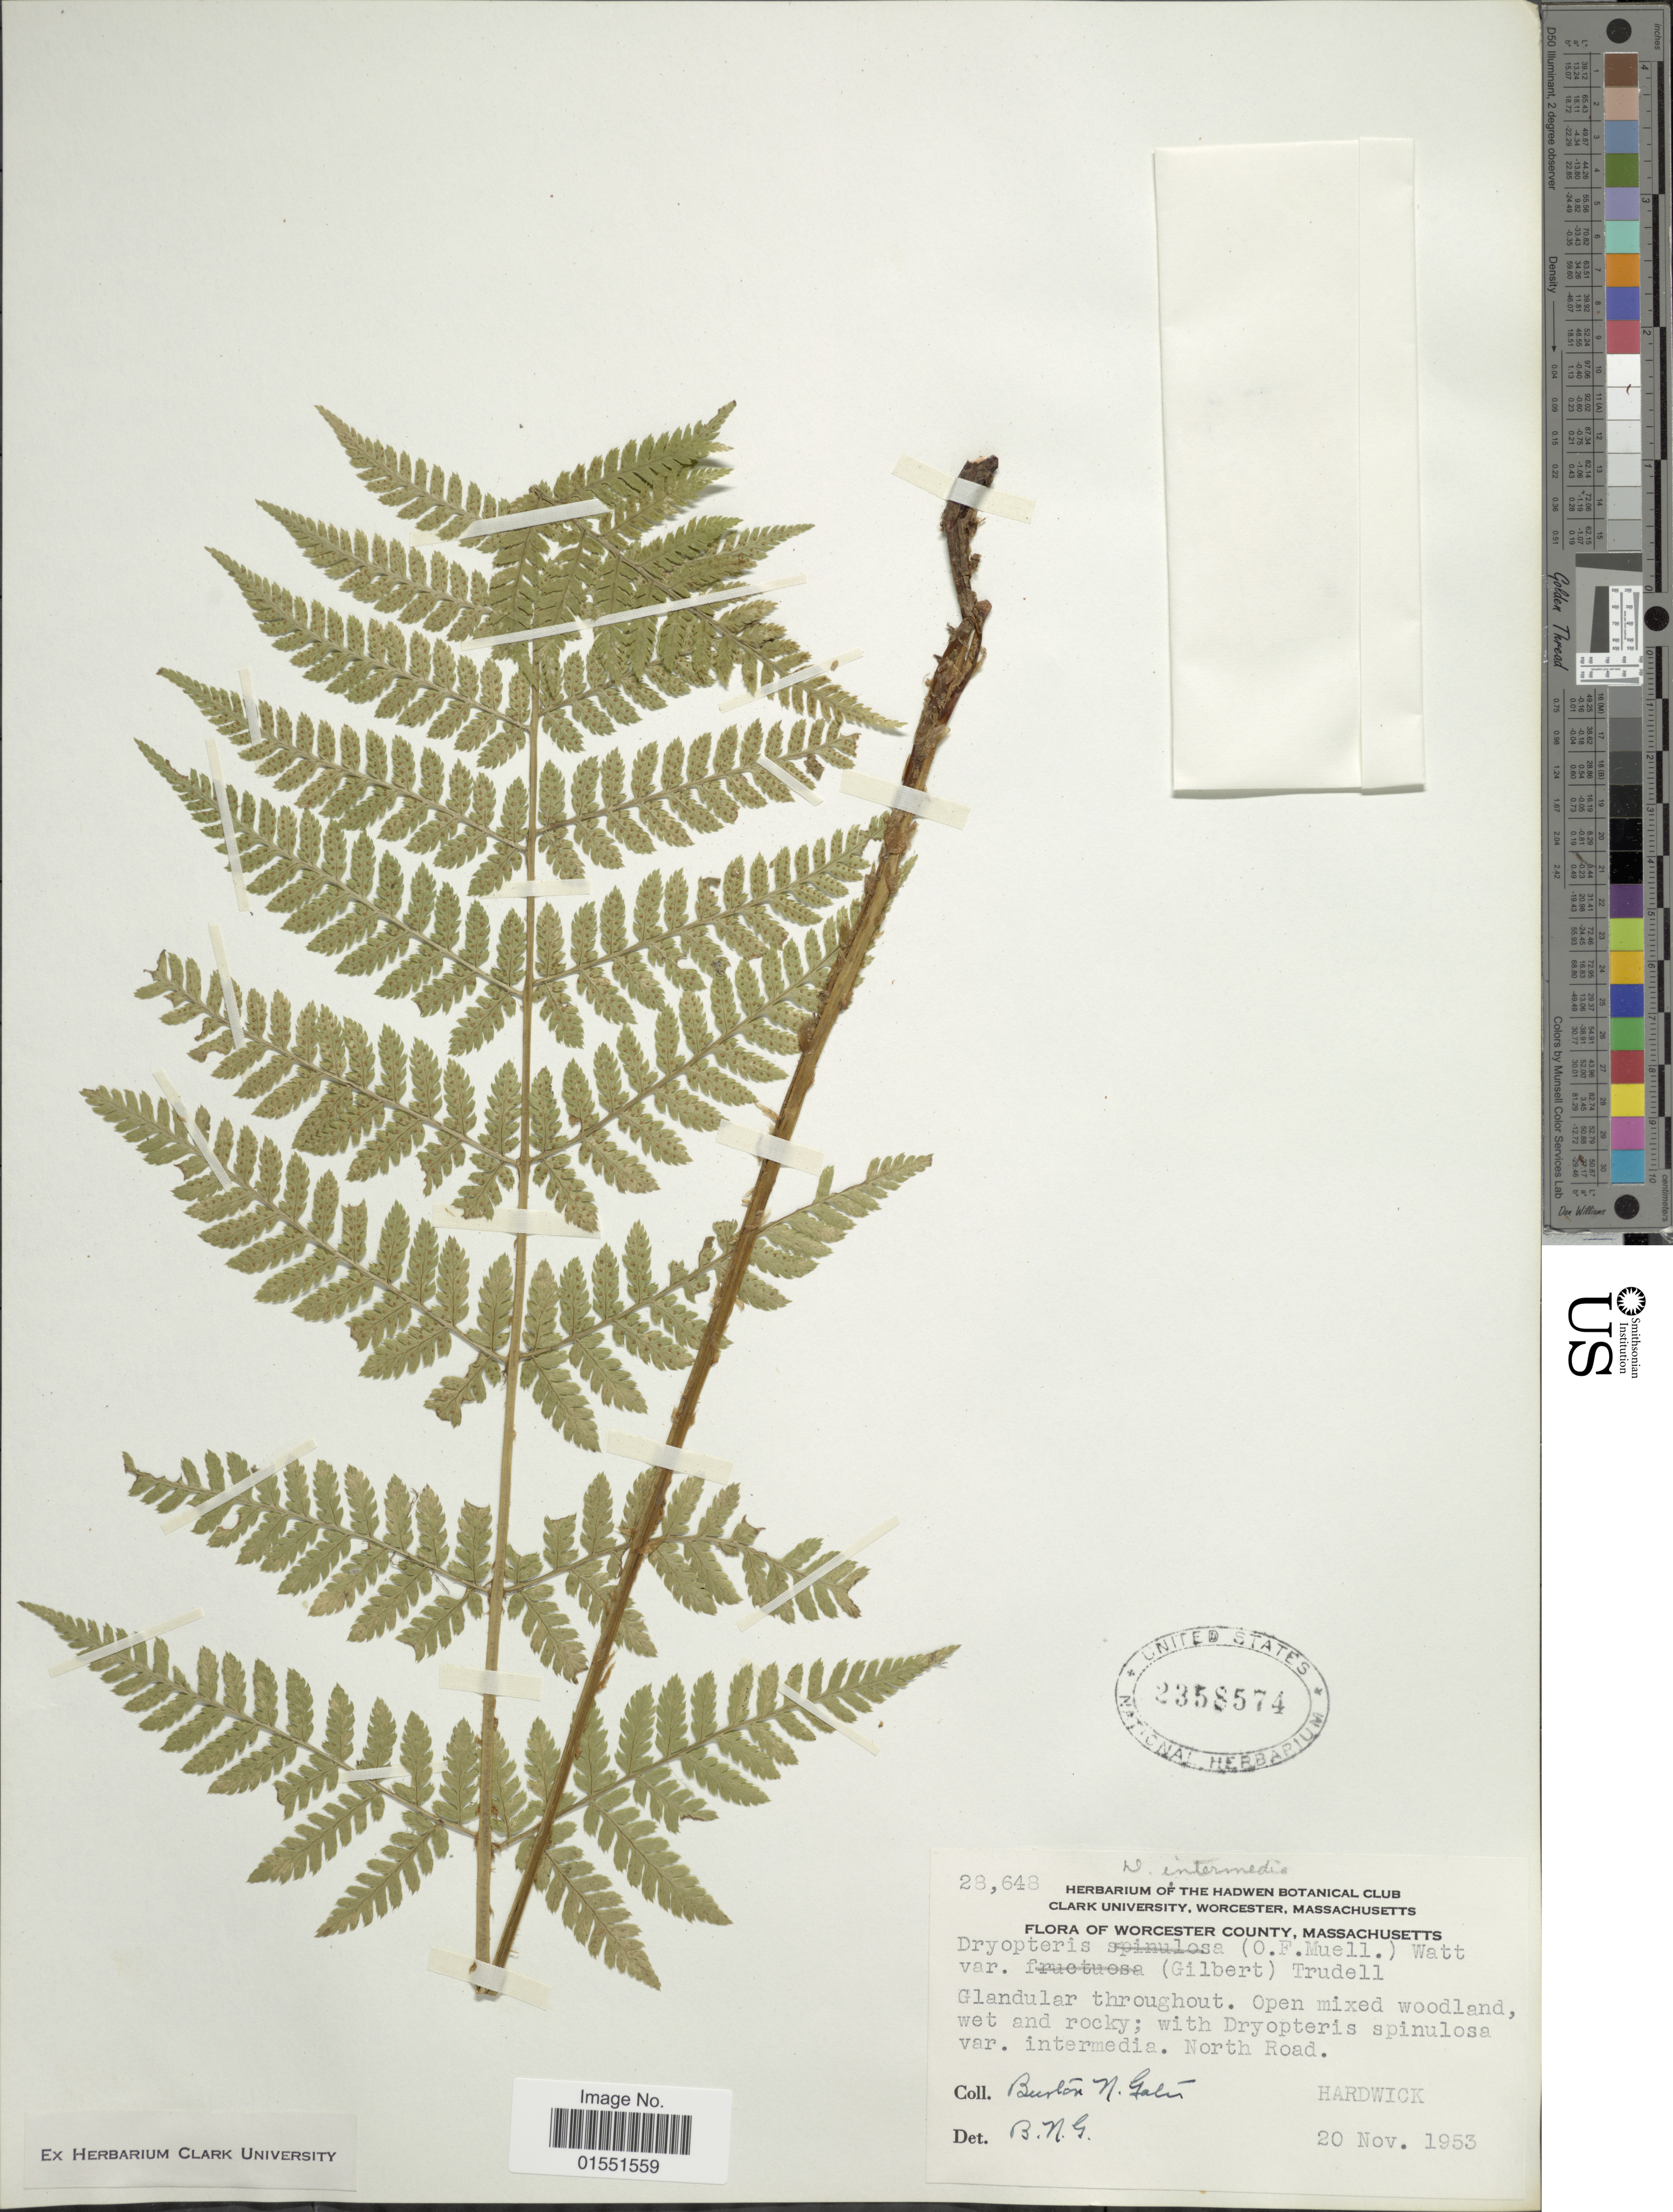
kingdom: Plantae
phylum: Tracheophyta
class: Polypodiopsida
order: Polypodiales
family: Dryopteridaceae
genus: Dryopteris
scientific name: Dryopteris intermedia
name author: (Muhl.) A. Gray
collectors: B. N. Gates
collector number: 28648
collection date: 1953-11-20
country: United States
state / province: Massachusetts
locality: Worcester County, North Road, Hardwick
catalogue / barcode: US 2358574